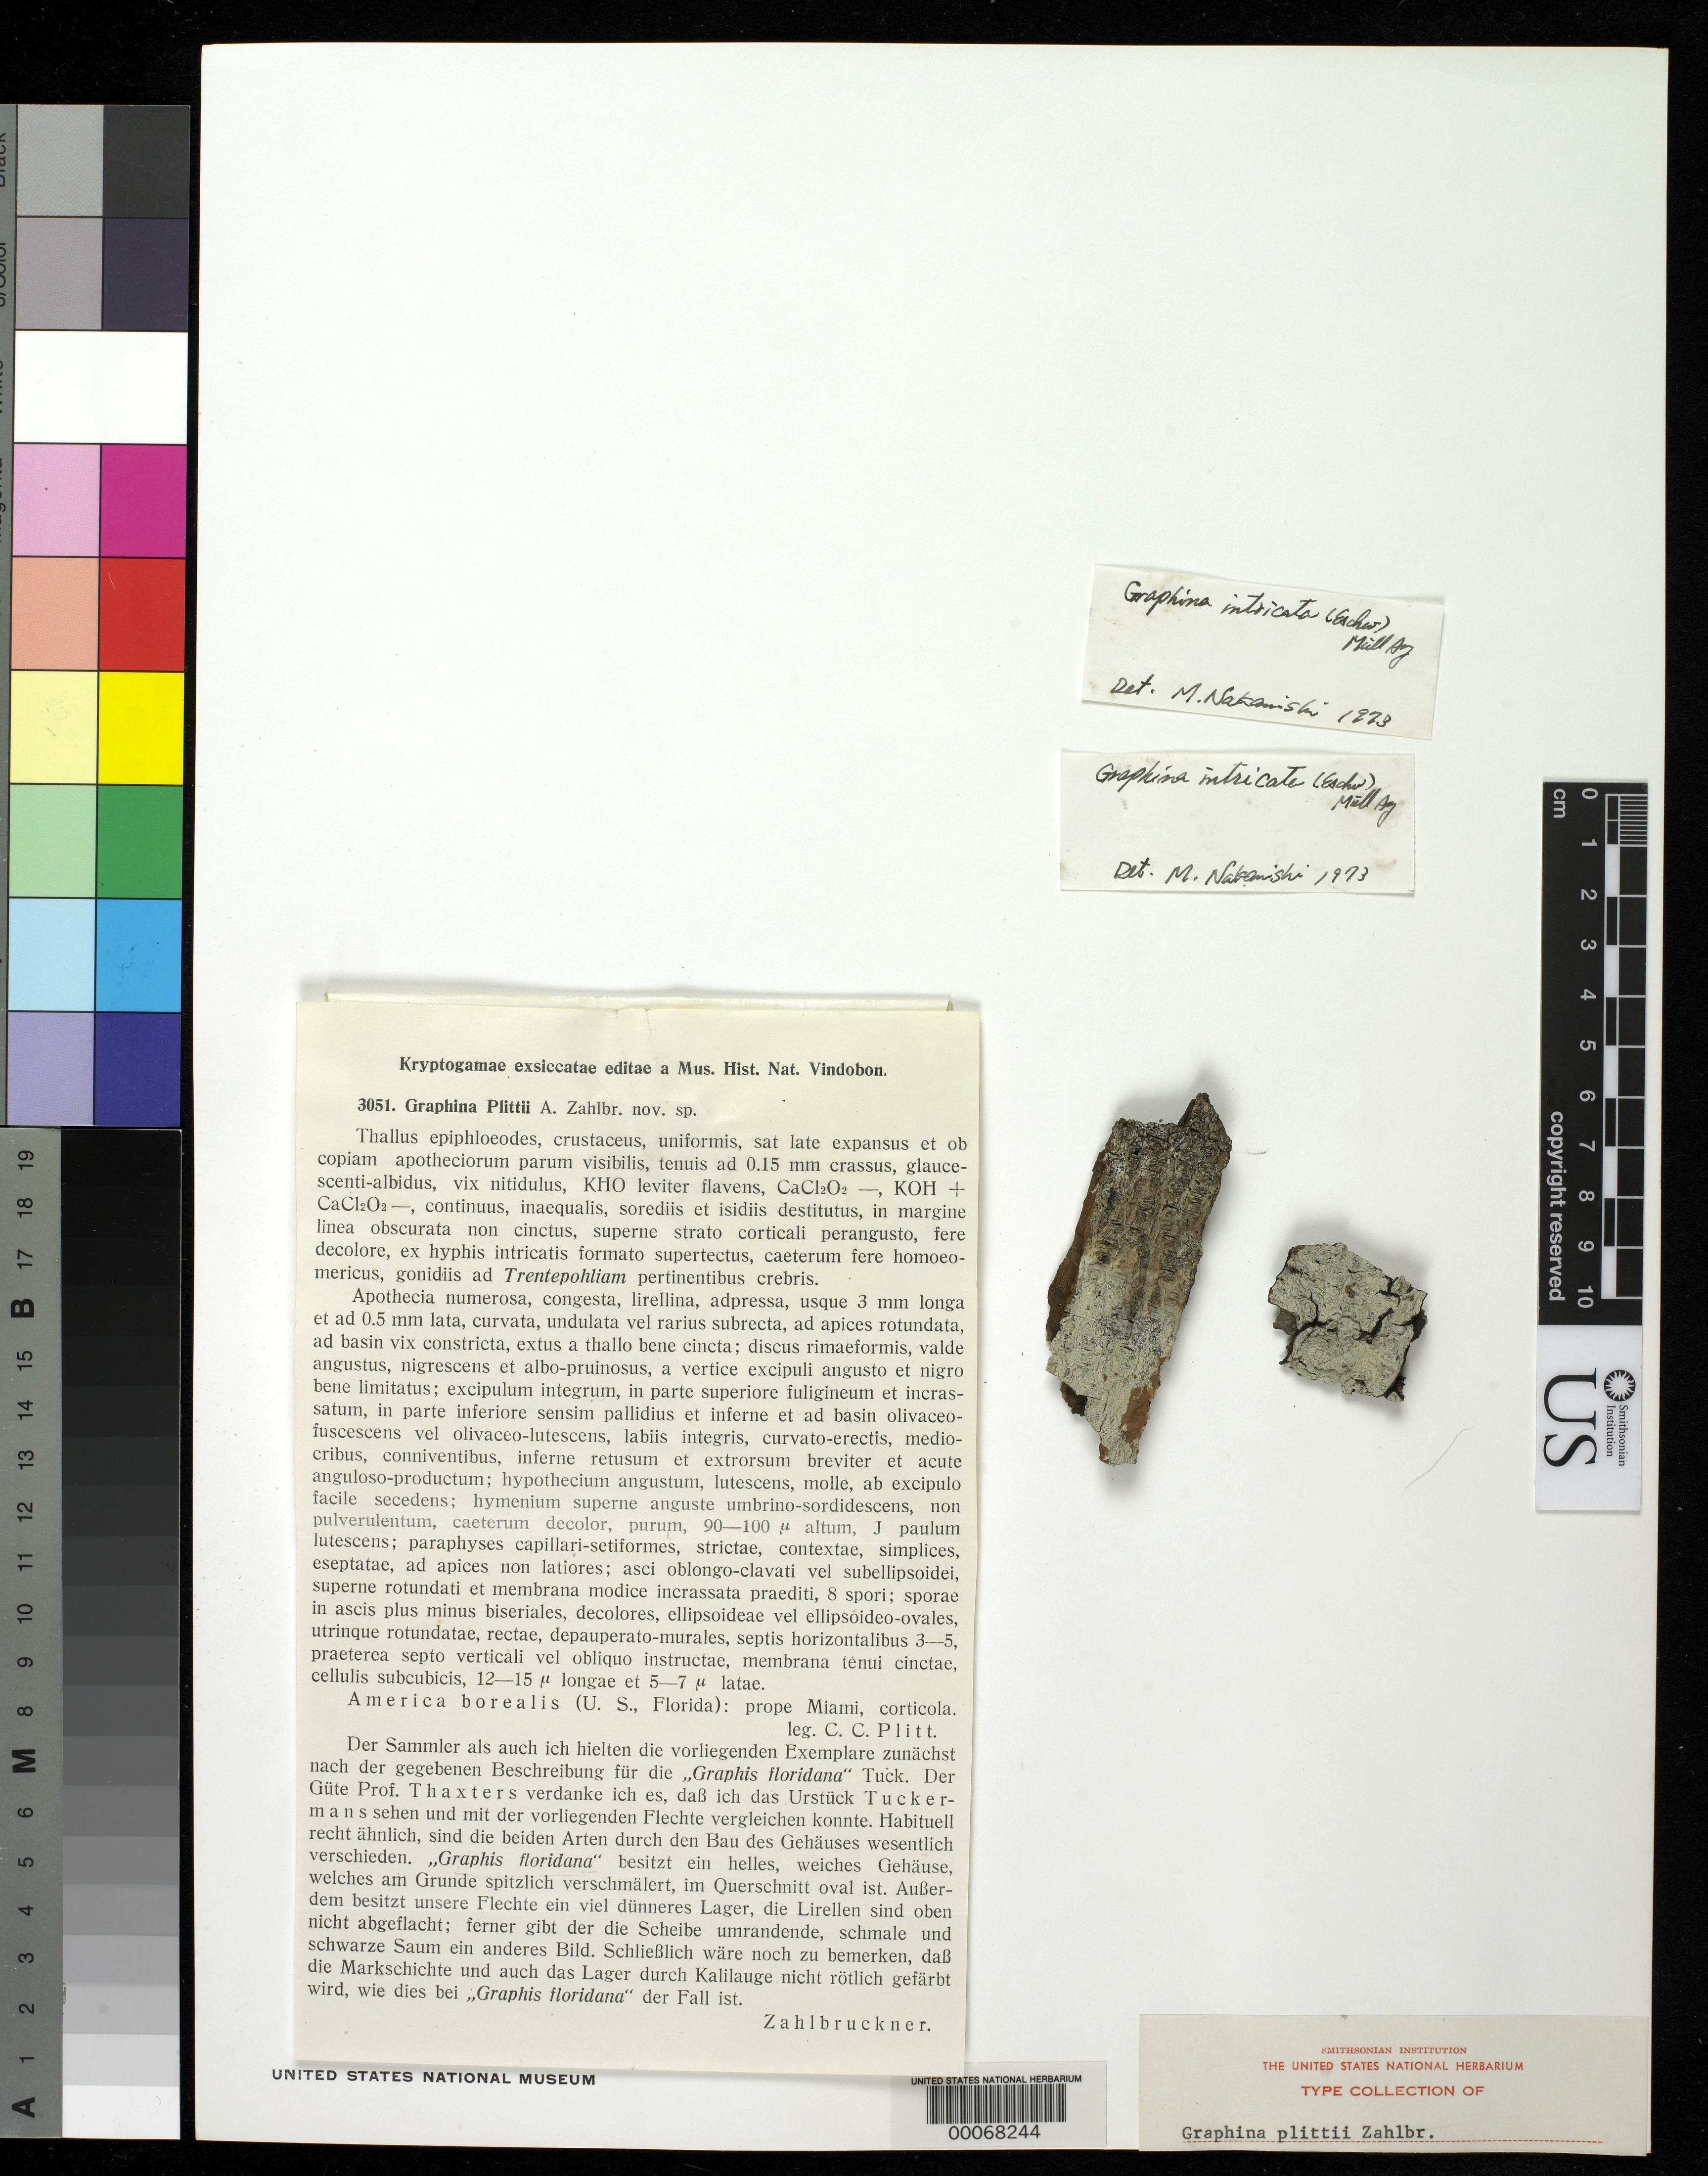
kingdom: Fungi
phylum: Ascomycota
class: Lecanoromycetes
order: Ostropales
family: Graphidaceae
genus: Graphina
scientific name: Graphina plittii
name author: Zahlbr.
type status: Isotype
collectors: C. Plitt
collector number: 3051 (Krypt. Exs.)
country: United States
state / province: Florida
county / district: Miami-Dade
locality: Miami.